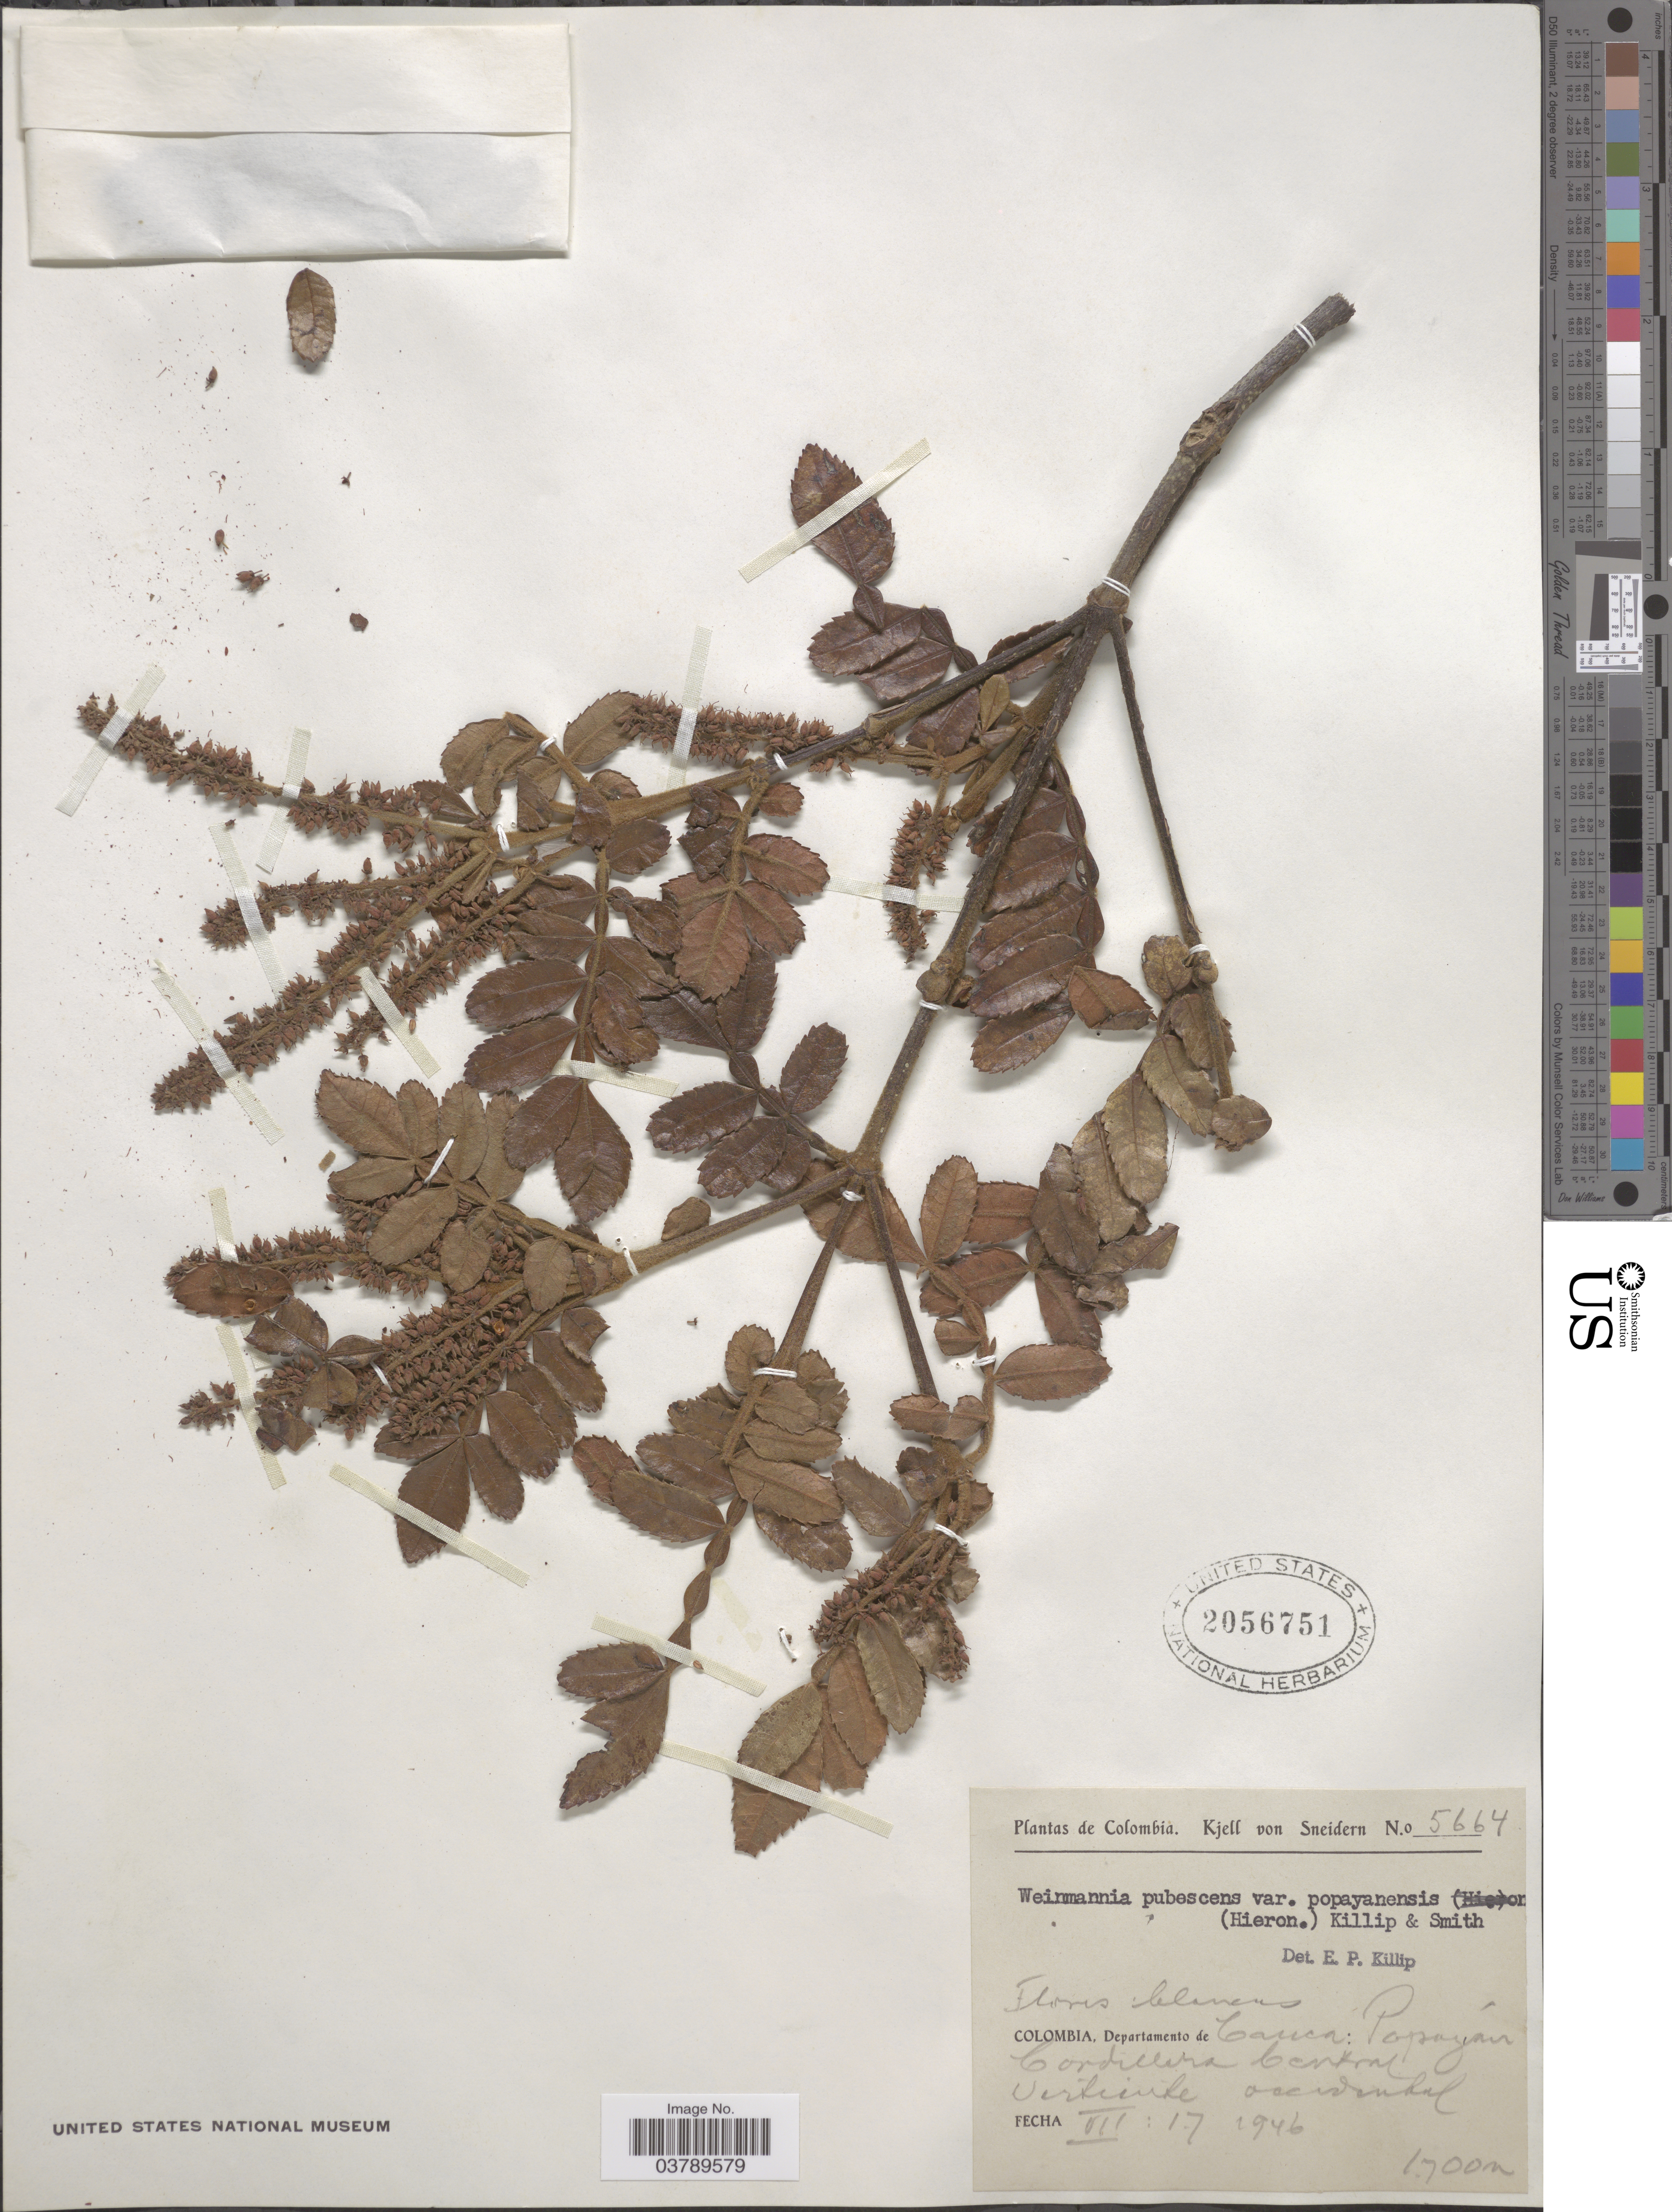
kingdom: Plantae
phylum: Tracheophyta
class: Magnoliopsida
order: Oxalidales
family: Cunoniaceae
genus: Weinmannia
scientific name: Weinmannia pubescens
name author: Kunth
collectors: K. von Sneidern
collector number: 5664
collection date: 1946-07-17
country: Colombia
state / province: Cauca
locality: Departamento de Cauca: Popayán. Cordillera Central, vertiente occidental.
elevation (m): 1700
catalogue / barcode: US 2056751